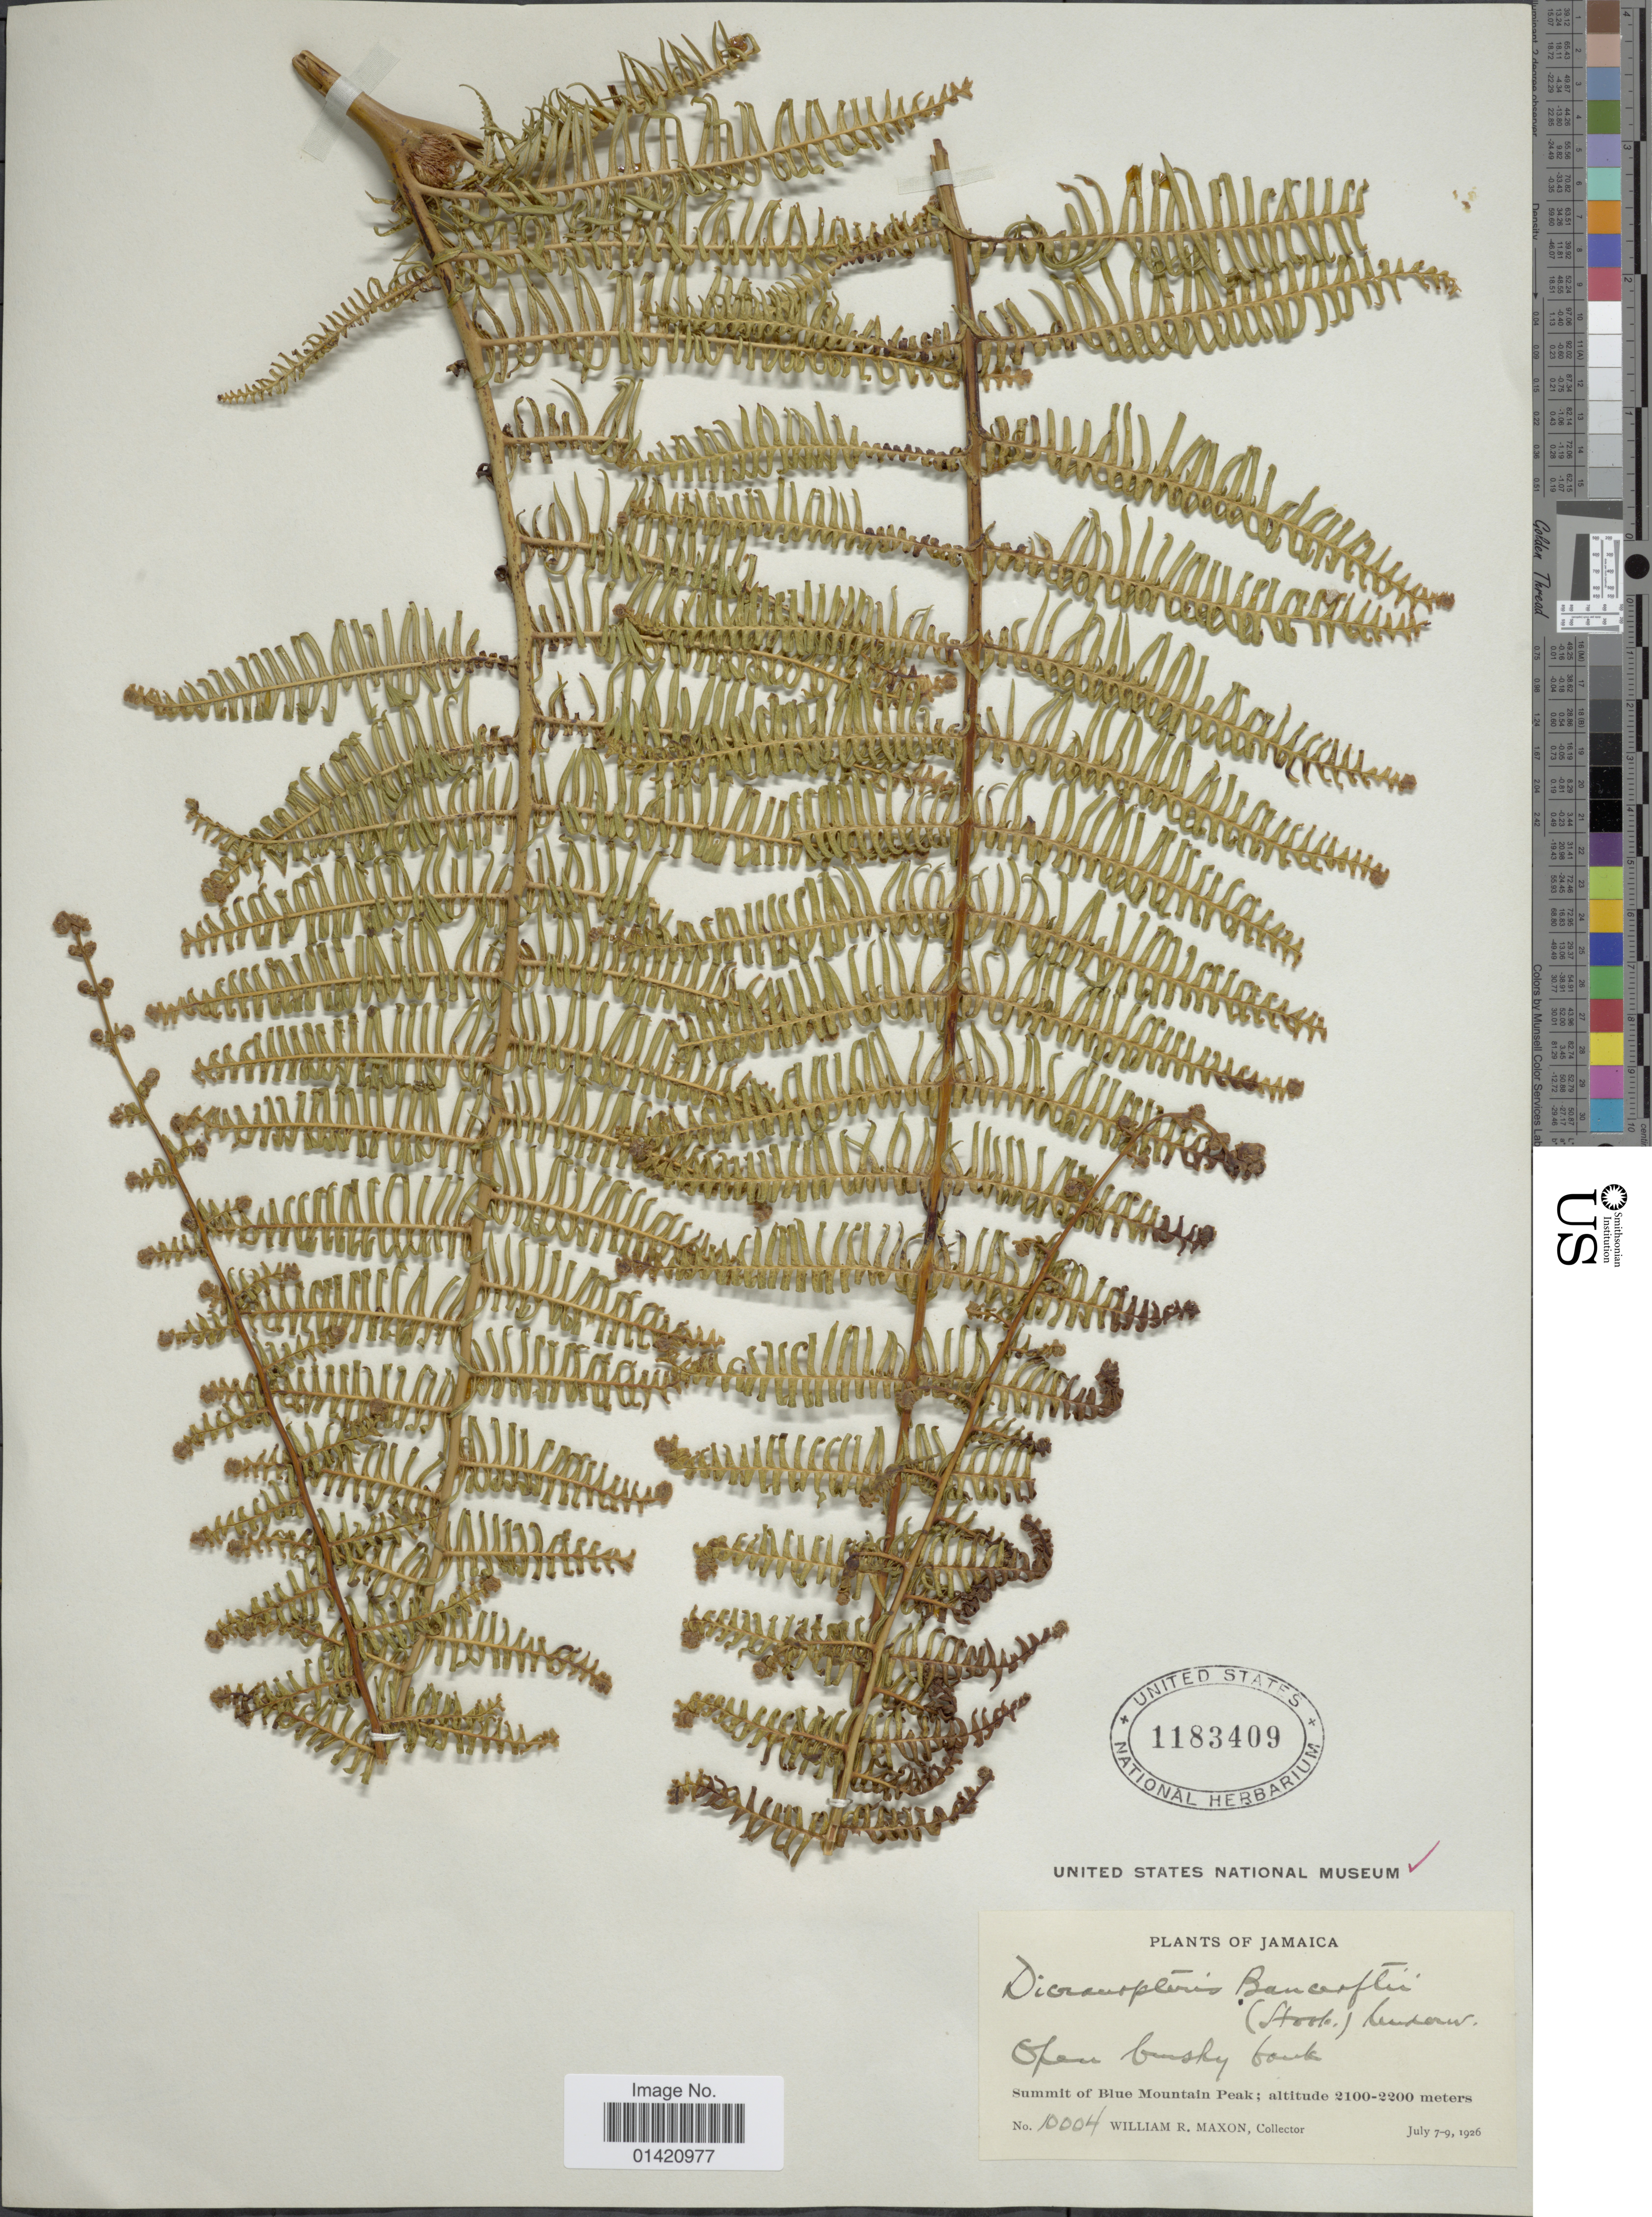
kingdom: Plantae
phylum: Tracheophyta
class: Polypodiopsida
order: Gleicheniales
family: Gleicheniaceae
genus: Diplopterygium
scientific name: Diplopterygium bancroftii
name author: (Hook.) A.R. Sm.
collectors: W. R. Maxon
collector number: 10004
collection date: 1926-07-07/1926-07-09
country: Jamaica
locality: Summit of Blue Mountain Peak.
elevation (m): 2100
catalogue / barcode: US 1183409